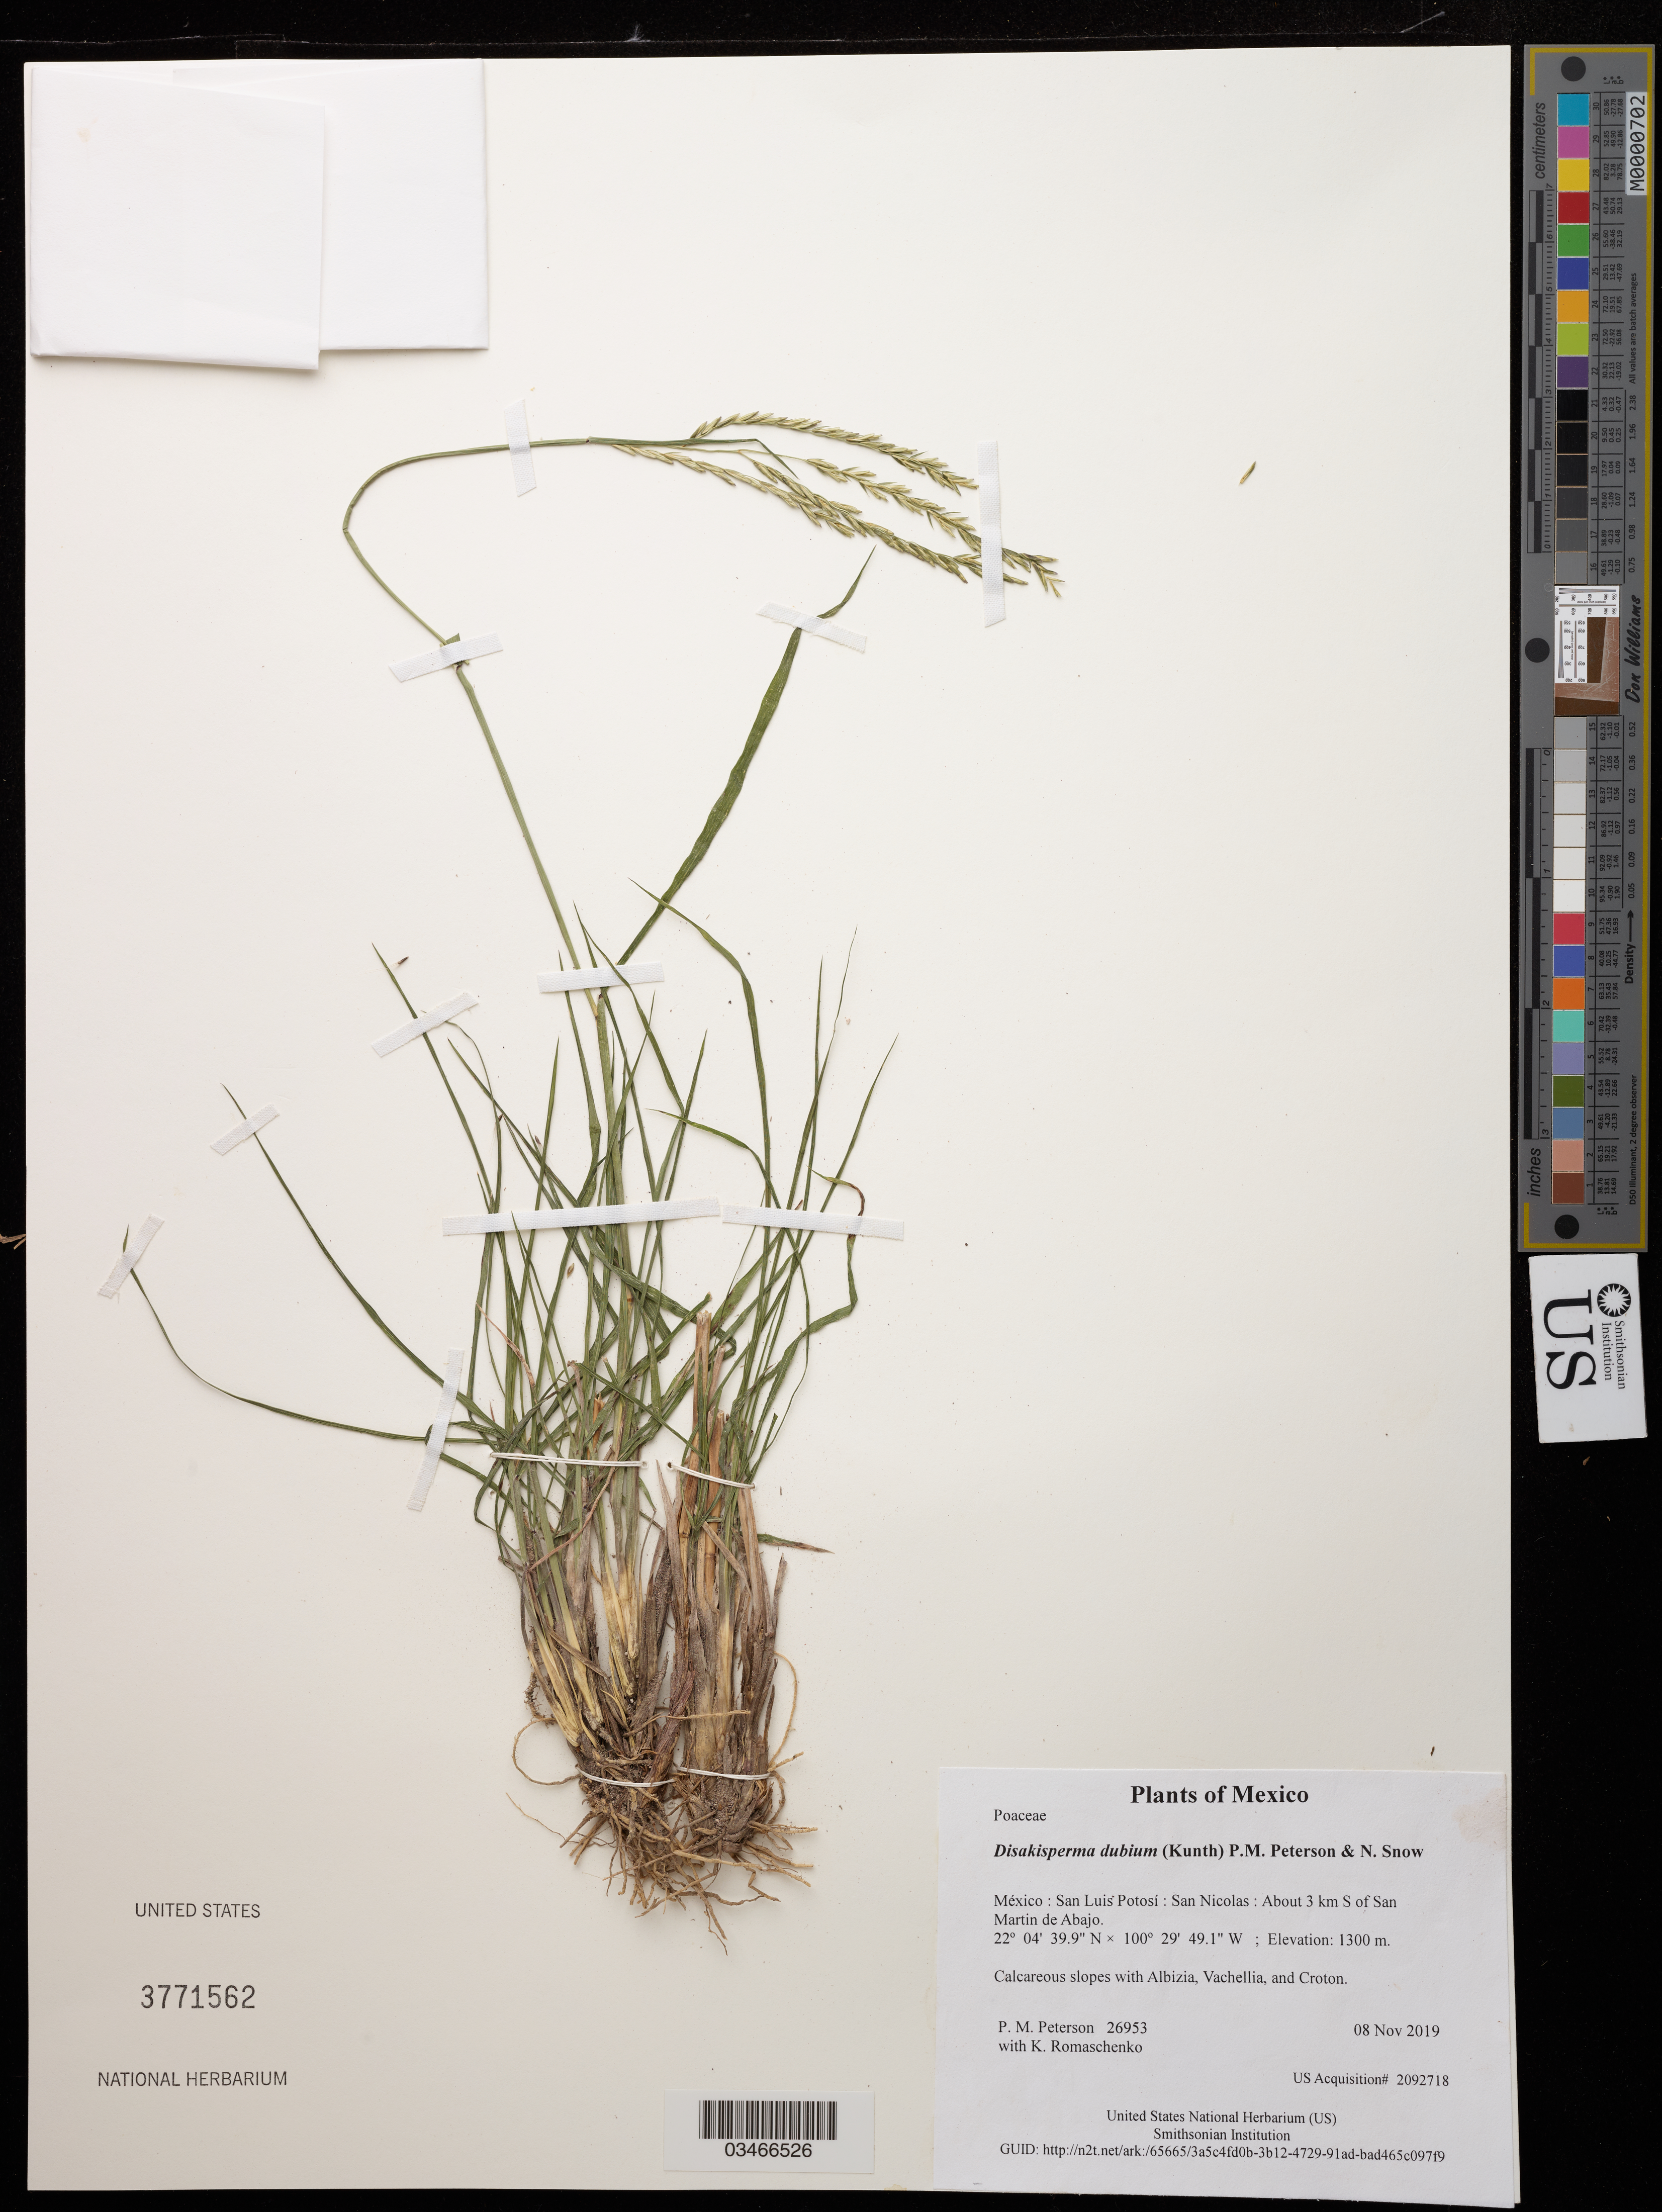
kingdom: Plantae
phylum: Tracheophyta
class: Liliopsida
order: Poales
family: Poaceae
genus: Disakisperma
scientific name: Disakisperma dubium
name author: (Kunth) P.M. Peterson & N. Snow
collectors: P. M. Peterson & K. Romaschenko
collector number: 26953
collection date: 2019-11-08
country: México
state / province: San Luis Potosí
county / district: San Nicolas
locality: About 3 km S of San Martin de Abajo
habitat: Calcareous slopes with Albizia, Vachellia, and Croton.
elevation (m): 1300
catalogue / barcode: US 3771562